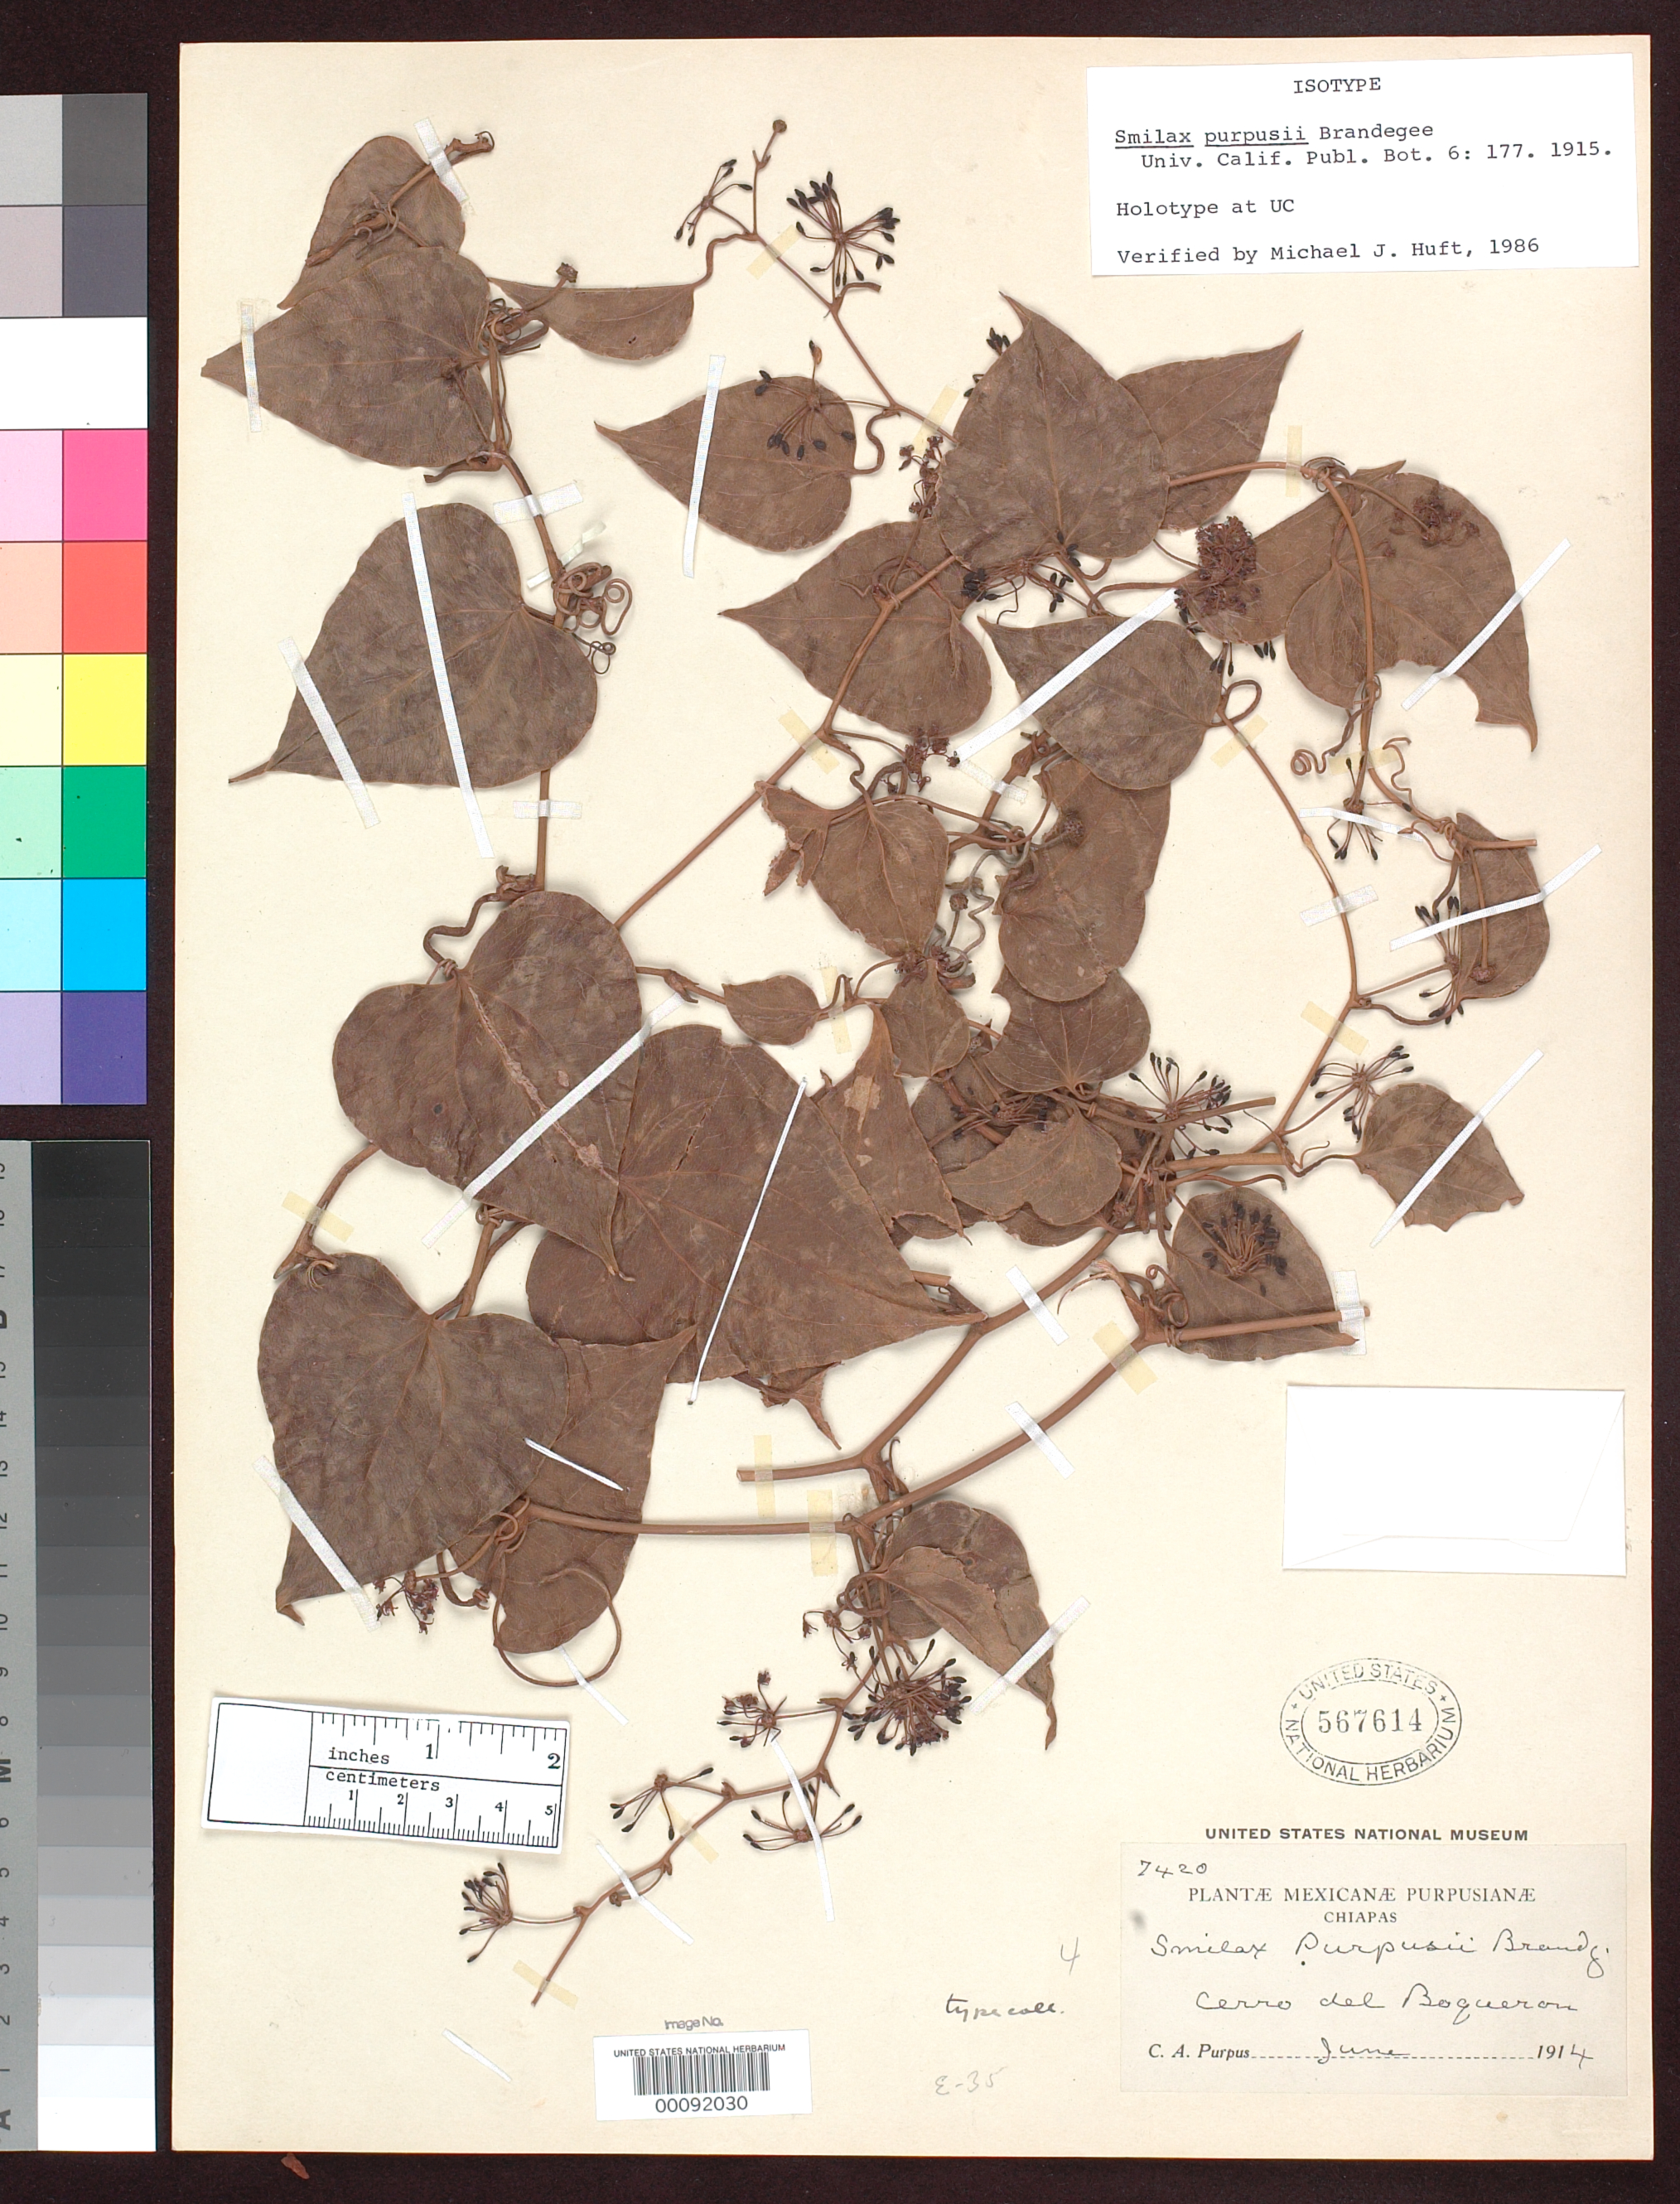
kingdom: Plantae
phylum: Tracheophyta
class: Liliopsida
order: Liliales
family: Smilacaceae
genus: Smilax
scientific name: Smilax purpusii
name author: Brandegee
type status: Isotype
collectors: C. A. Purpus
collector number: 7420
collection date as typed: Jun 1914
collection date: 1914-06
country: Mexico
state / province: Chiapas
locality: Cerro del Boqueron.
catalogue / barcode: US 567614